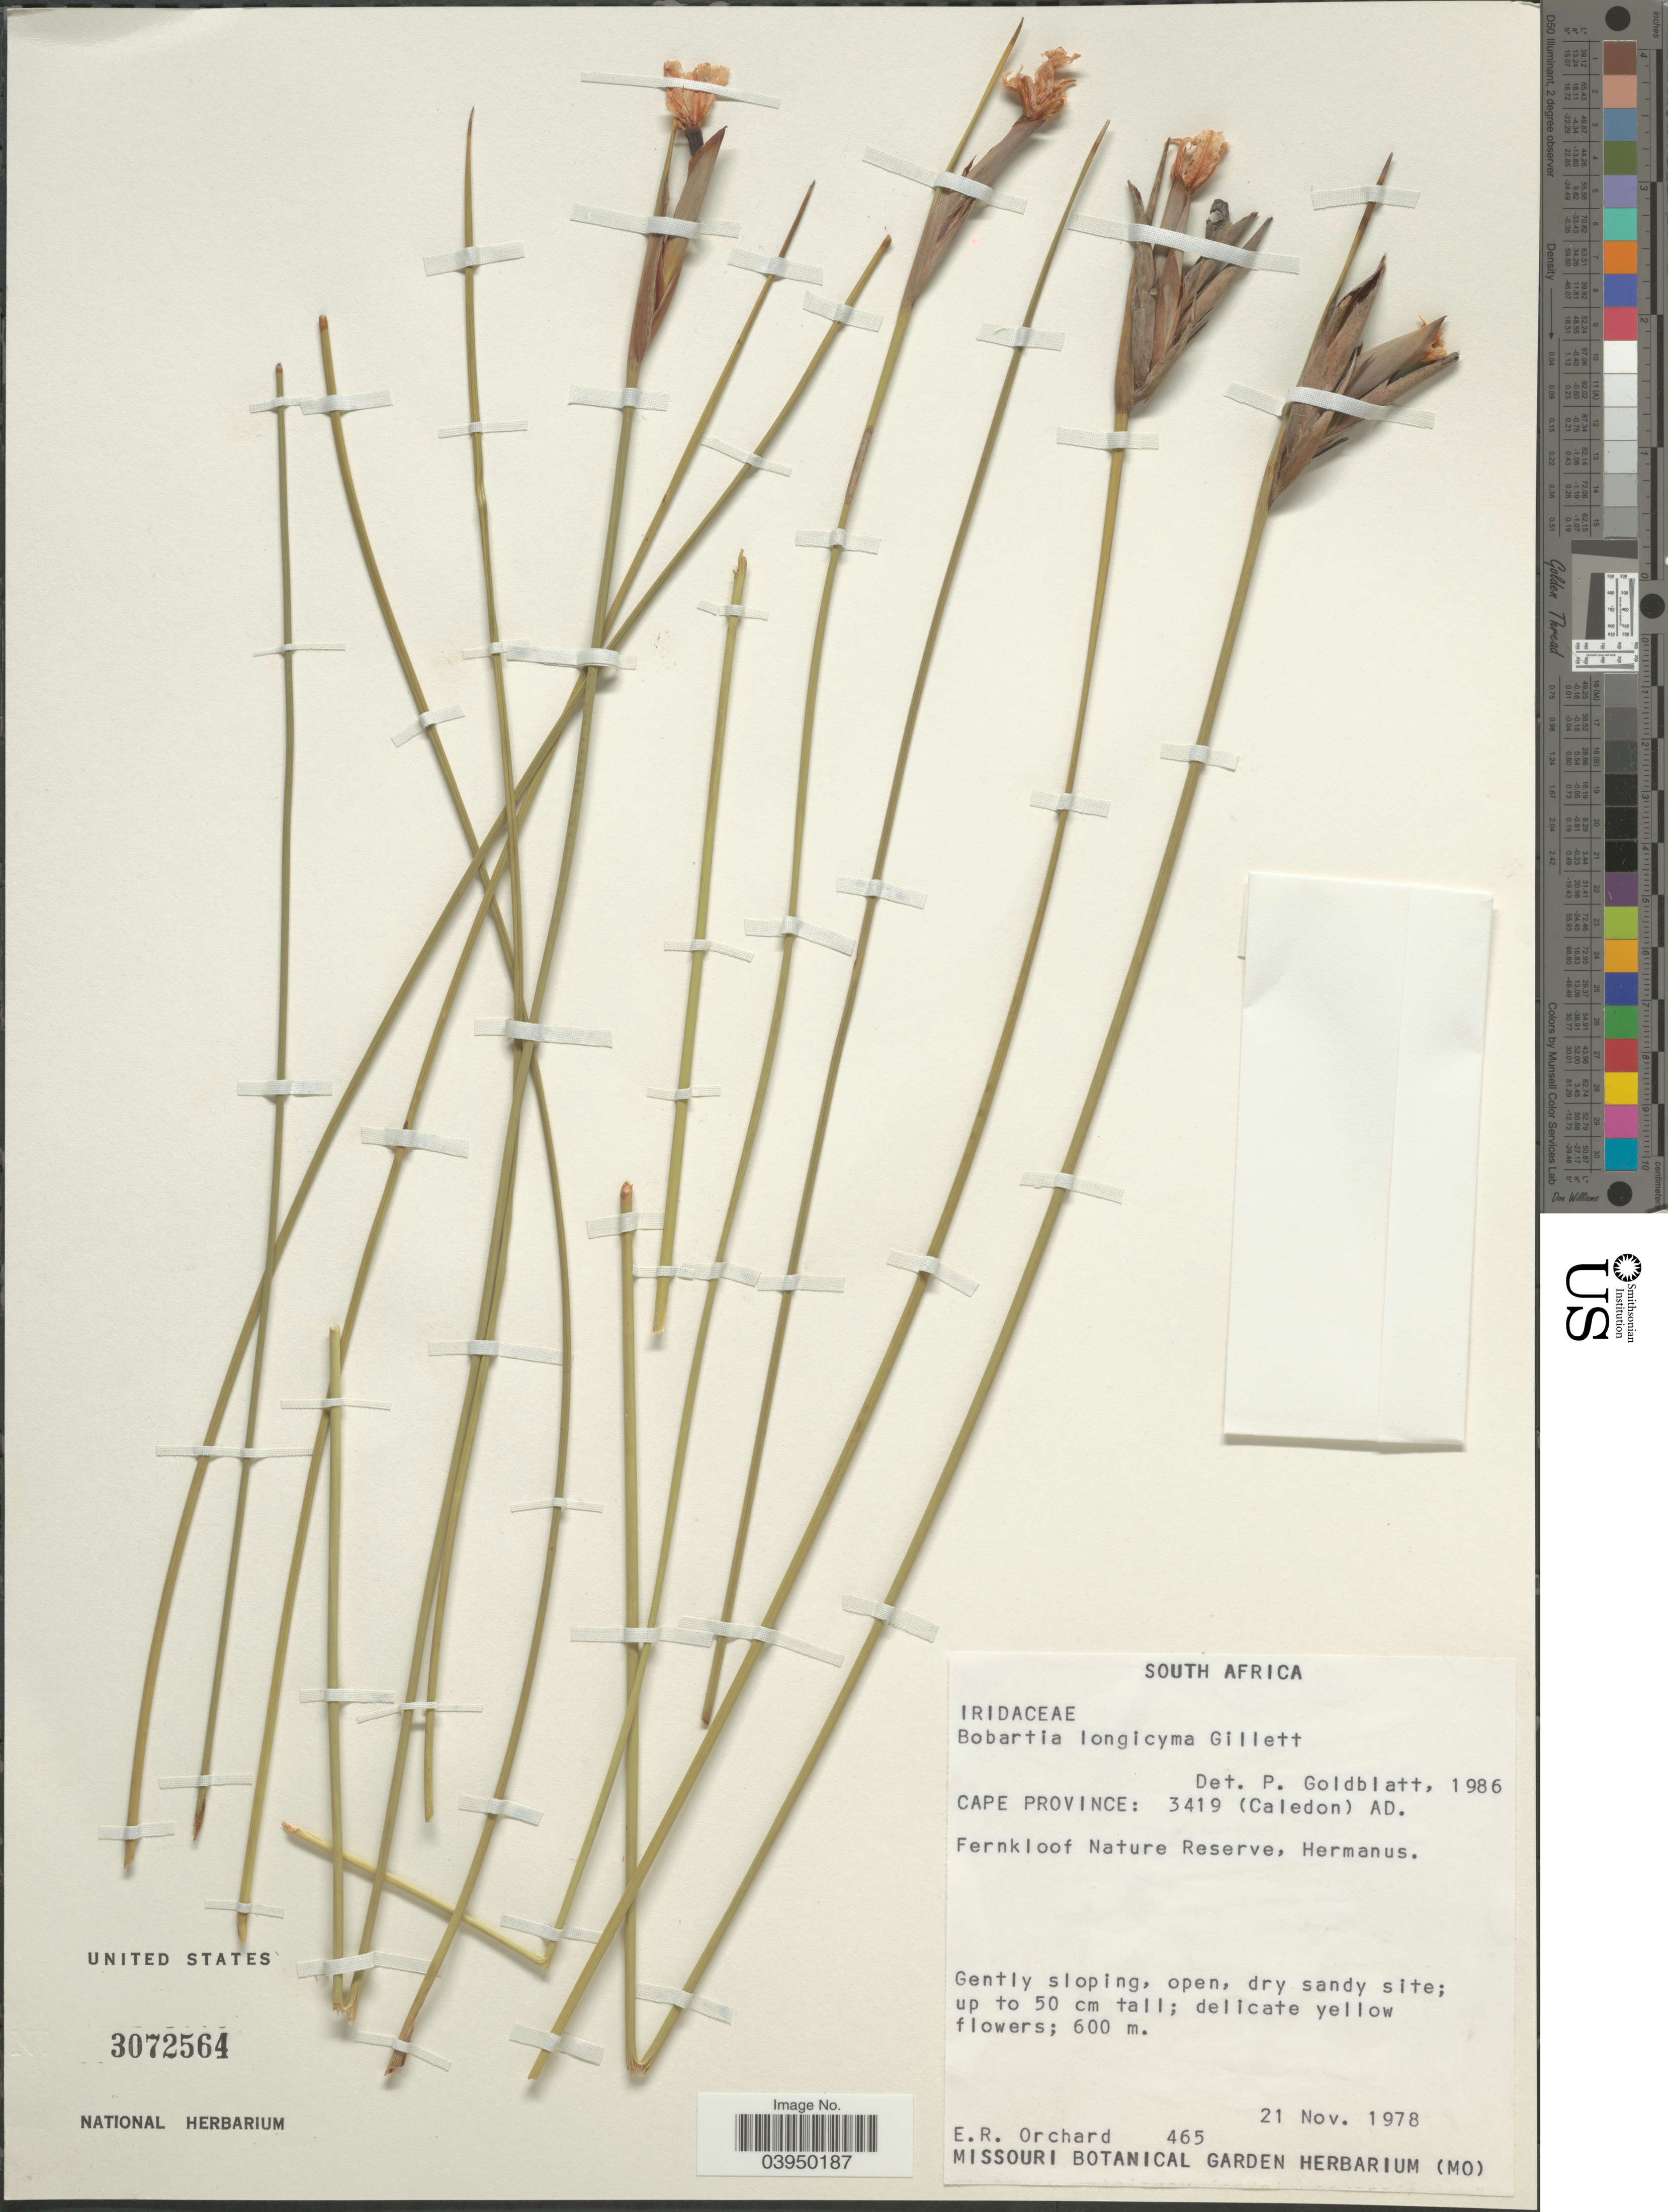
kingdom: Plantae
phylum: Tracheophyta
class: Liliopsida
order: Asparagales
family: Iridaceae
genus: Bobartia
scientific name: Bobartia longicyma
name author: Gillett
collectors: E. Orchard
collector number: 465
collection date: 1978-11-21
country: South Africa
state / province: Western Cape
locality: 3419 (Caledon) AD. Fernkloof Nature Reserve, Hermanus.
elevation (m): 600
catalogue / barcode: US 3072564